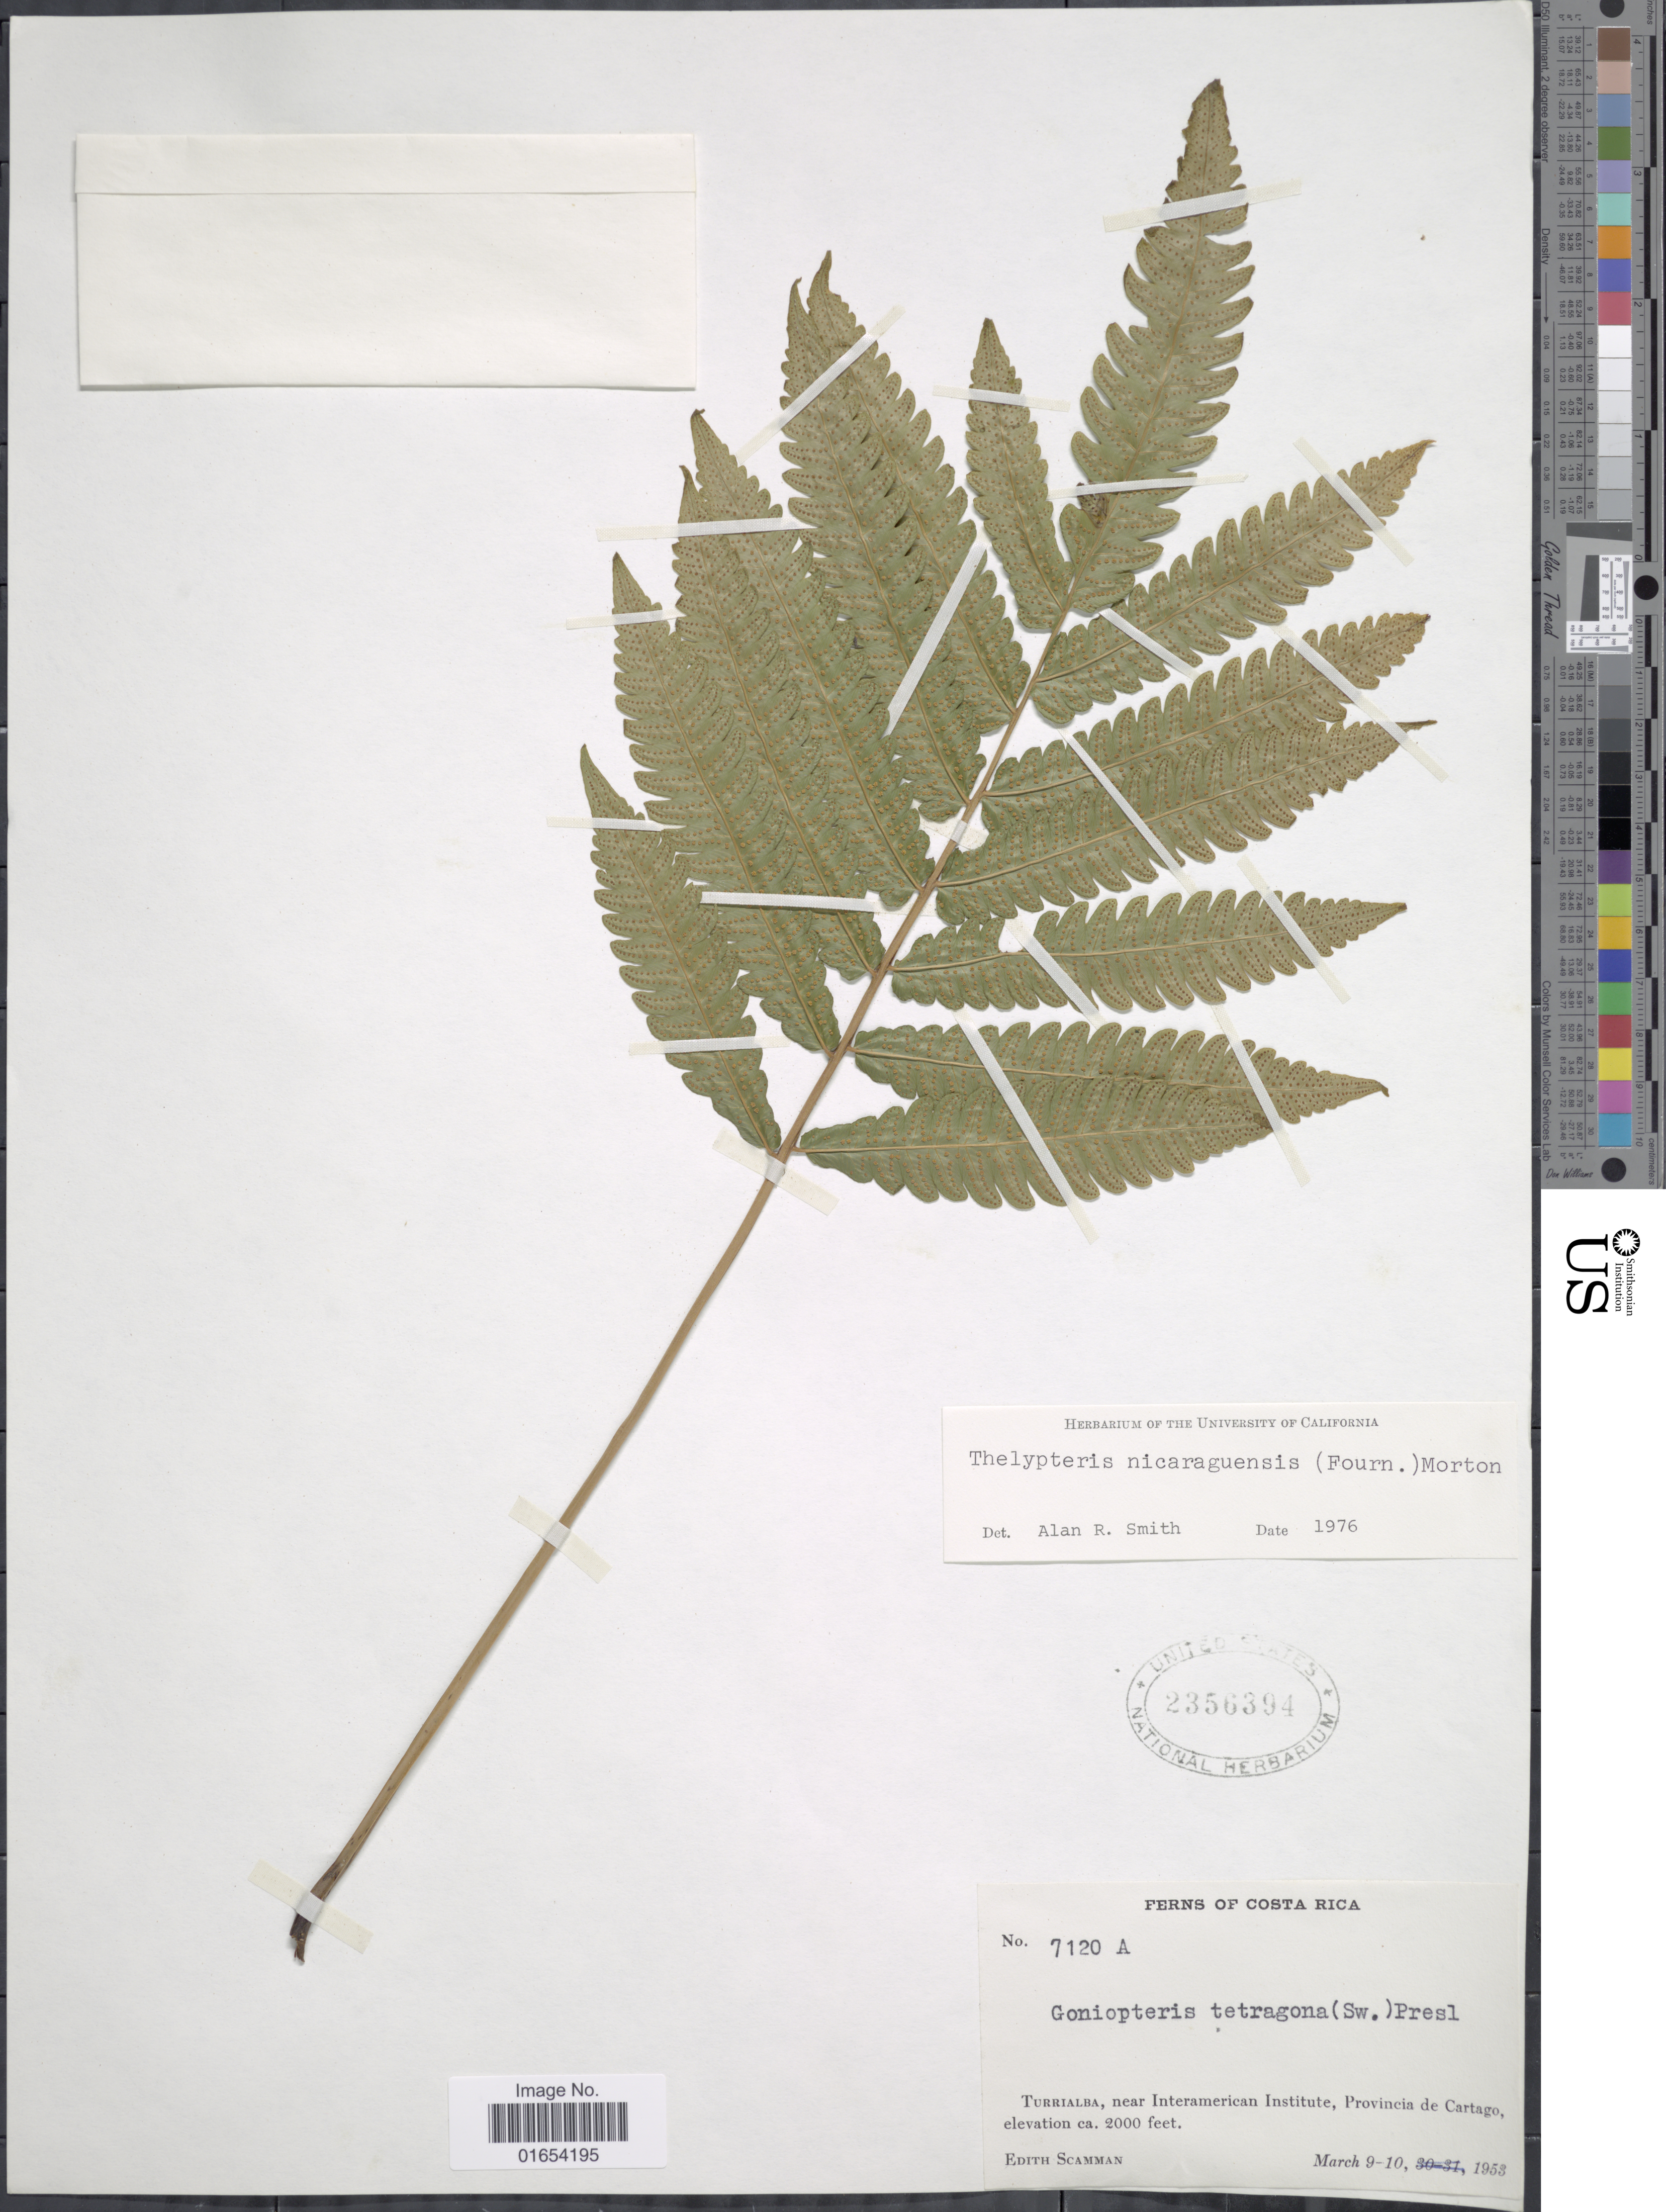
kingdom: Plantae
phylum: Tracheophyta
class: Polypodiopsida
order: Polypodiales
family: Thelypteridaceae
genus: Goniopteris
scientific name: Goniopteris nicaraguensis (C. Chr.) comb. nov., ined 2015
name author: (C. Chr.)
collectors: E. Scamman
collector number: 7120A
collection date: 1953-03-09/1953-03-10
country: Costa Rica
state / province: Cartago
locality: Turrialba, near Interamerican Institute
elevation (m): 610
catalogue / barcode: US 2356394